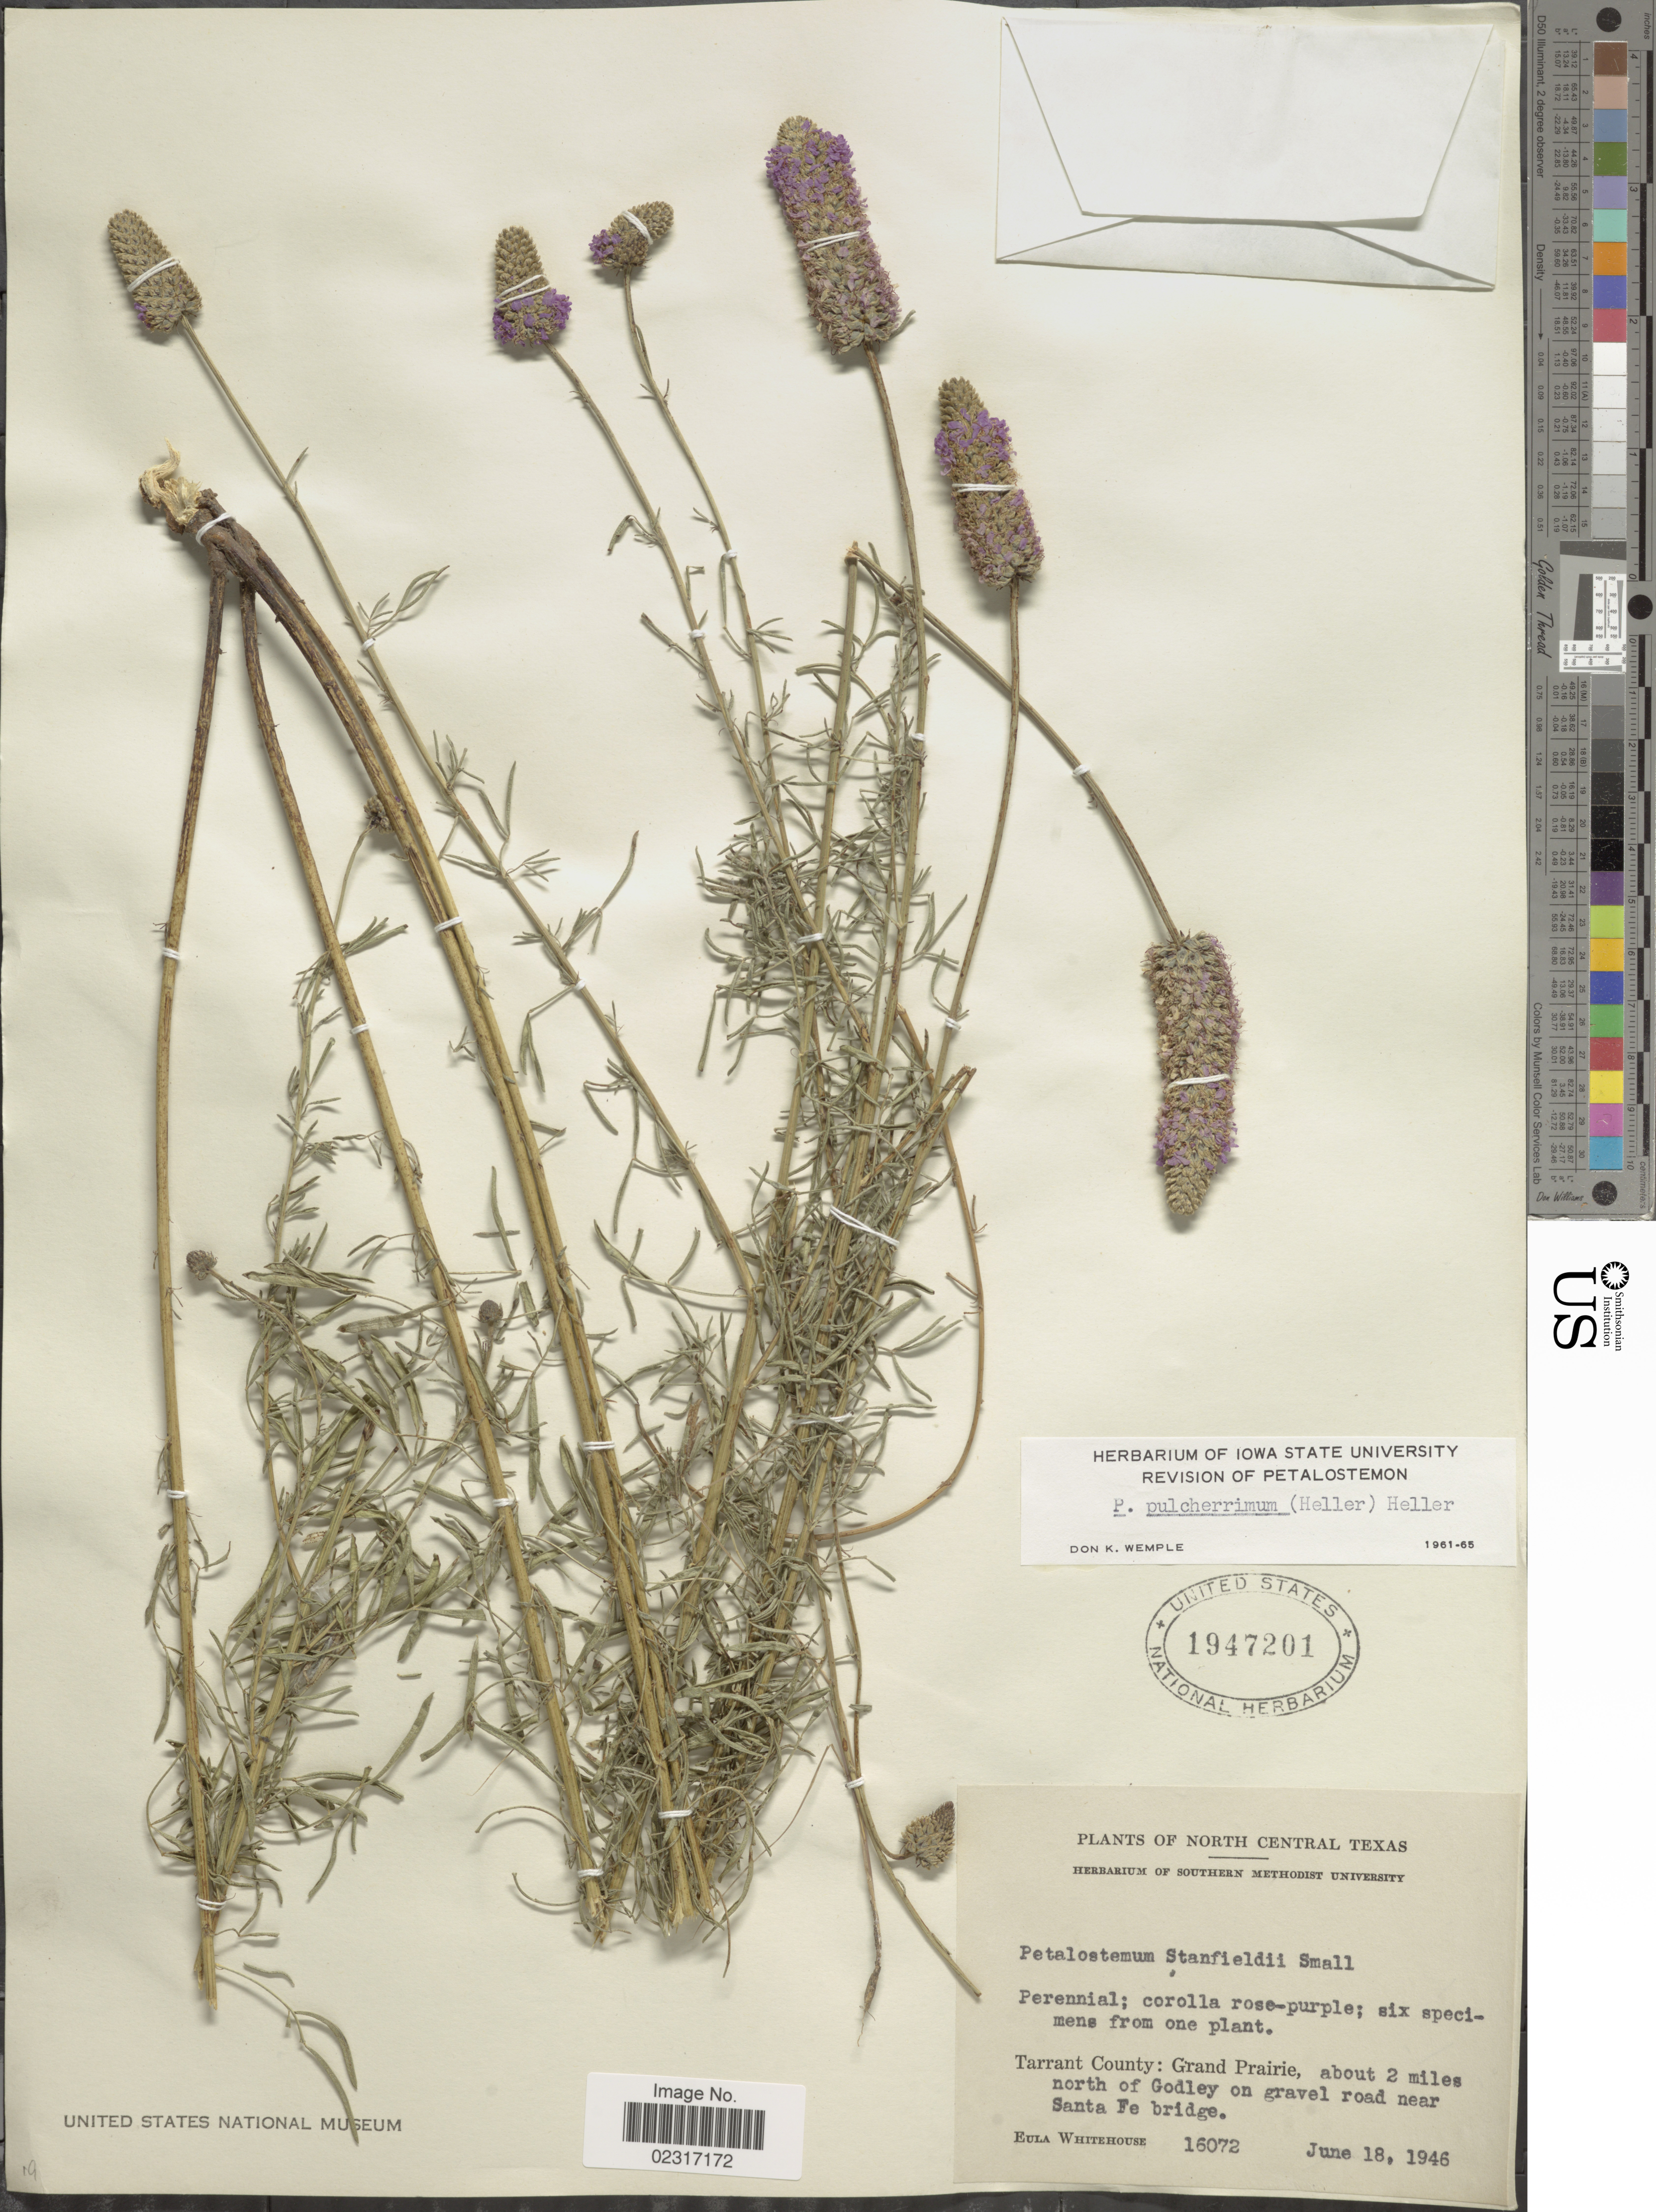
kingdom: Plantae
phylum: Tracheophyta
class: Magnoliopsida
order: Fabales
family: Fabaceae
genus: Dalea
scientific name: Dalea compacta var. pubescens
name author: (A. Gray) Barneby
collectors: E. Whitehouse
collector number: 16072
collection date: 1946-06-18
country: United States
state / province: Texas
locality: North Central Texas. Tarrant County: Grand Prairie about 2 miles north of Godley on gravel road near Santa Fe bridge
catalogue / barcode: US 1947201